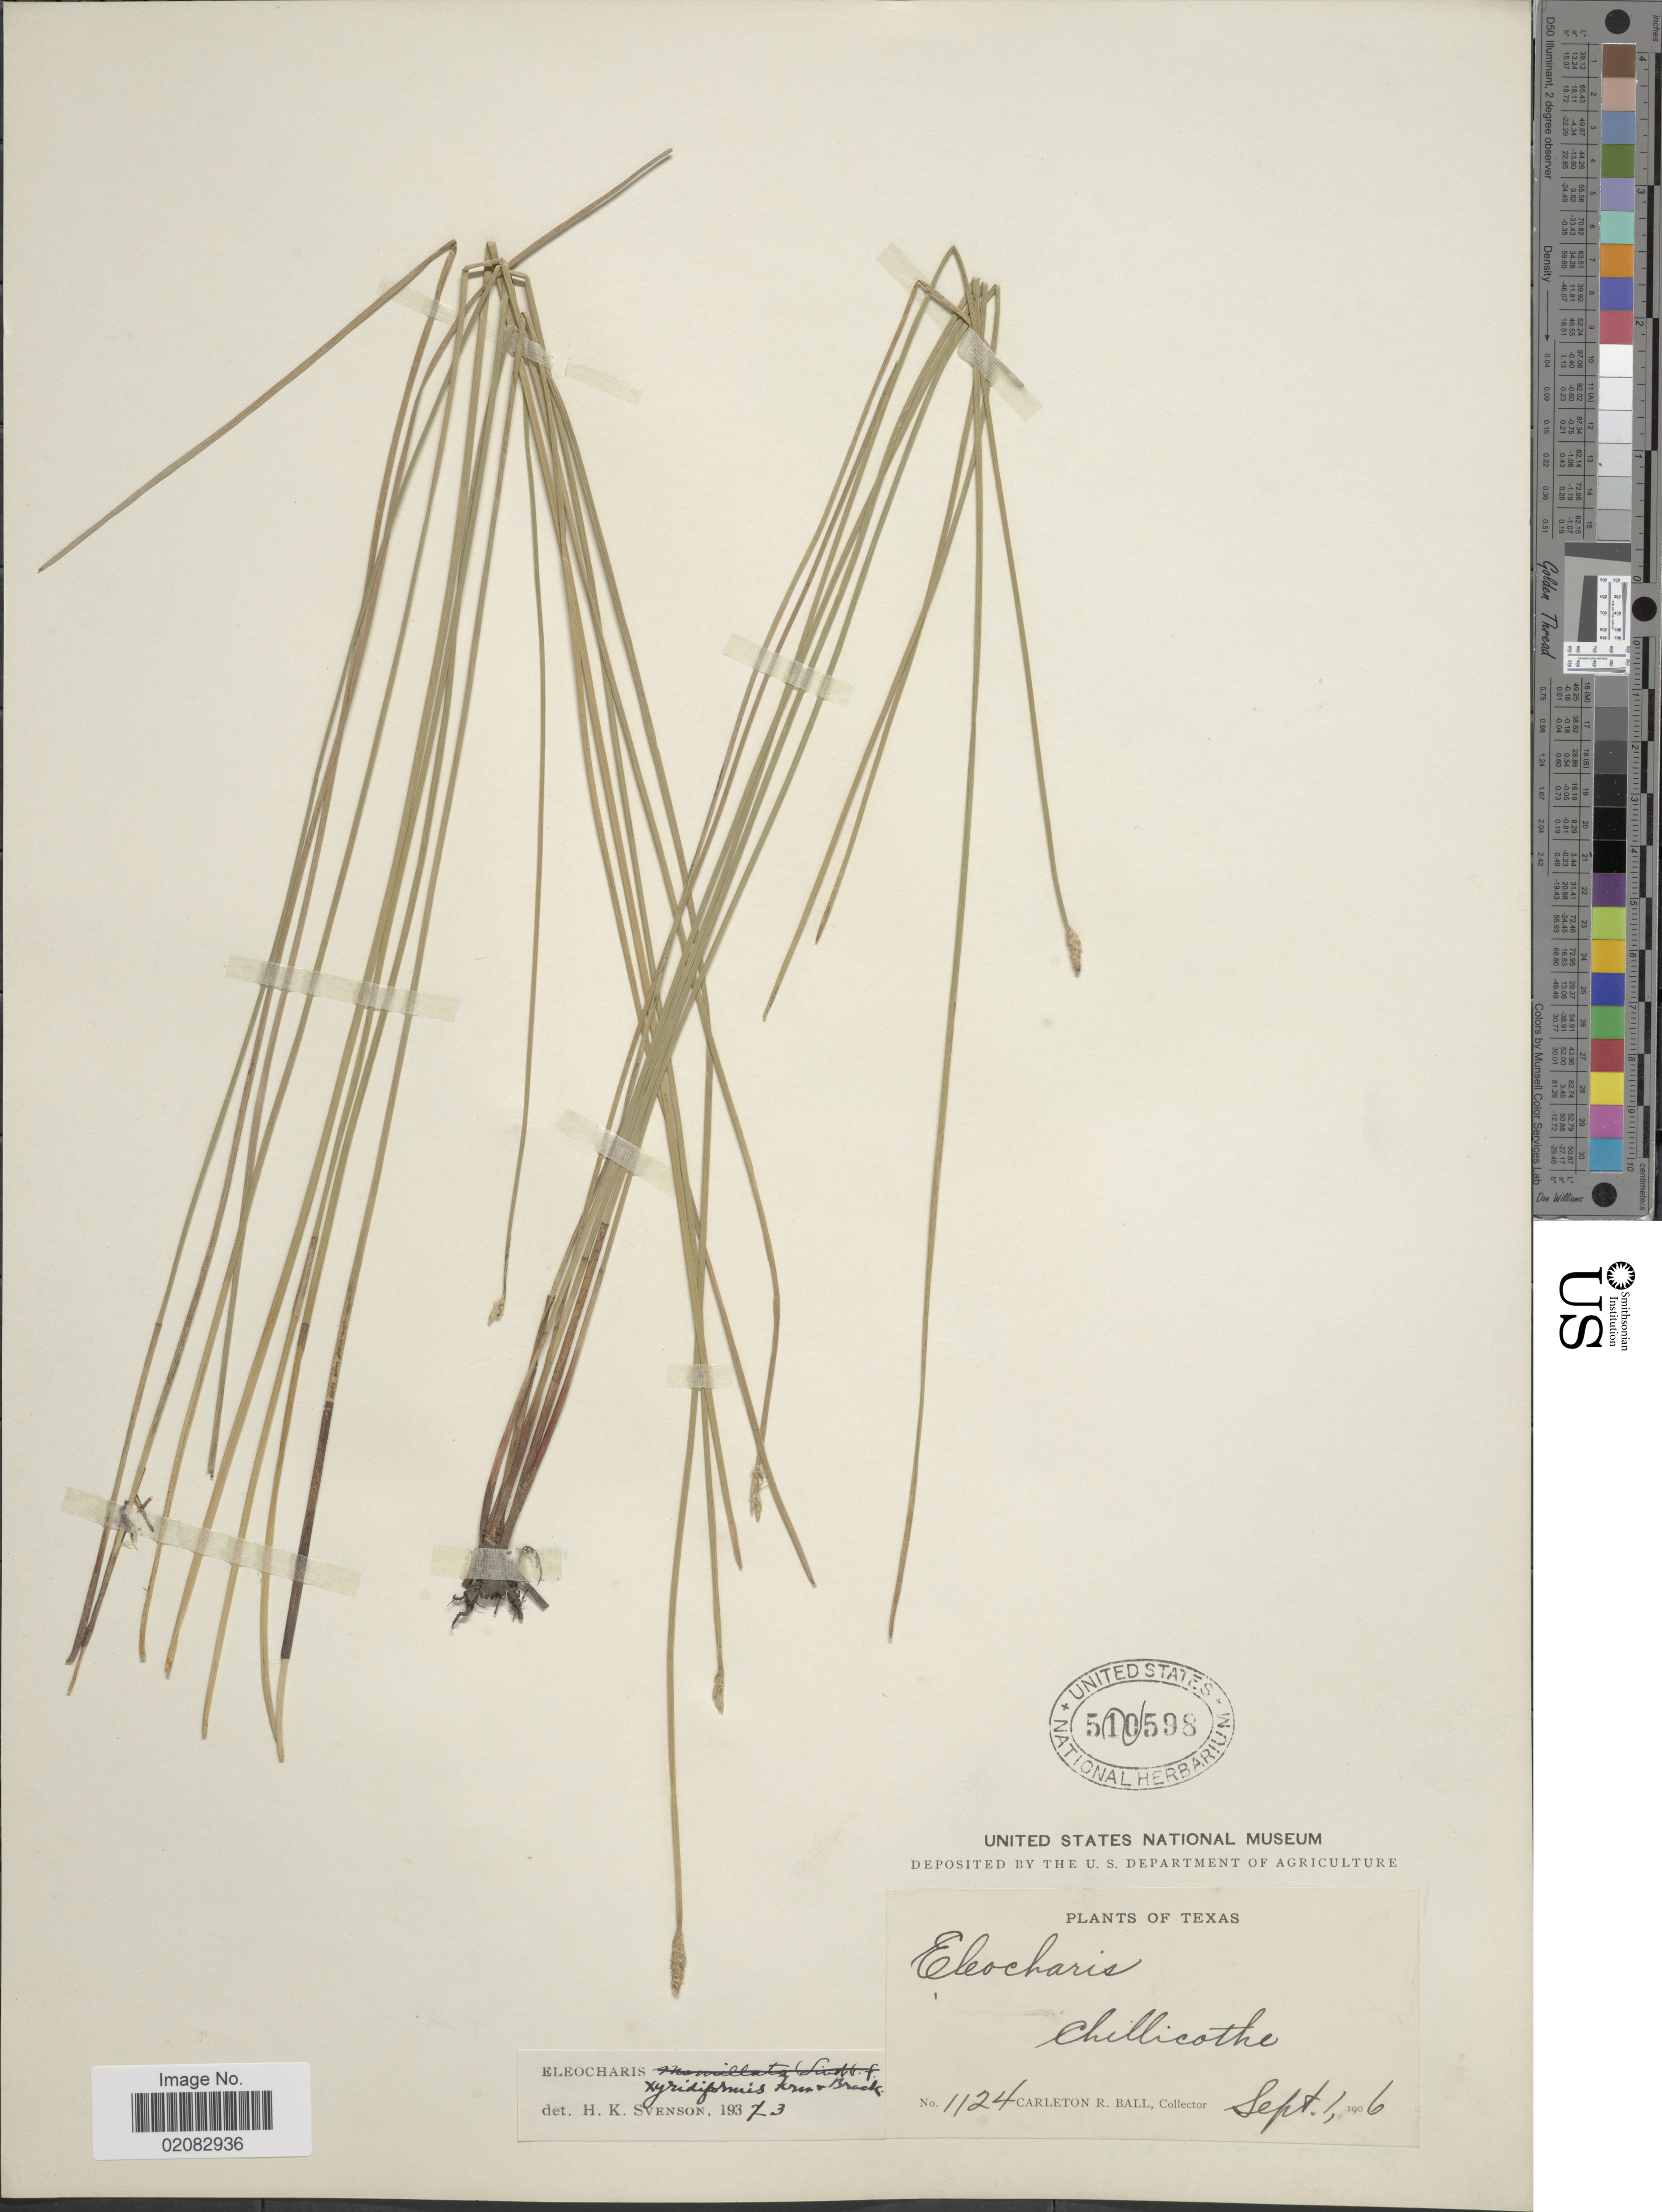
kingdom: Plantae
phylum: Tracheophyta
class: Liliopsida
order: Poales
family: Cyperaceae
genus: Eleocharis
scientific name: Eleocharis macrostachya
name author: Britton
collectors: C. R. Ball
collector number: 1124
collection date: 1906-09-01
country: United States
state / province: Texas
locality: Chillicothe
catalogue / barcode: US 501598